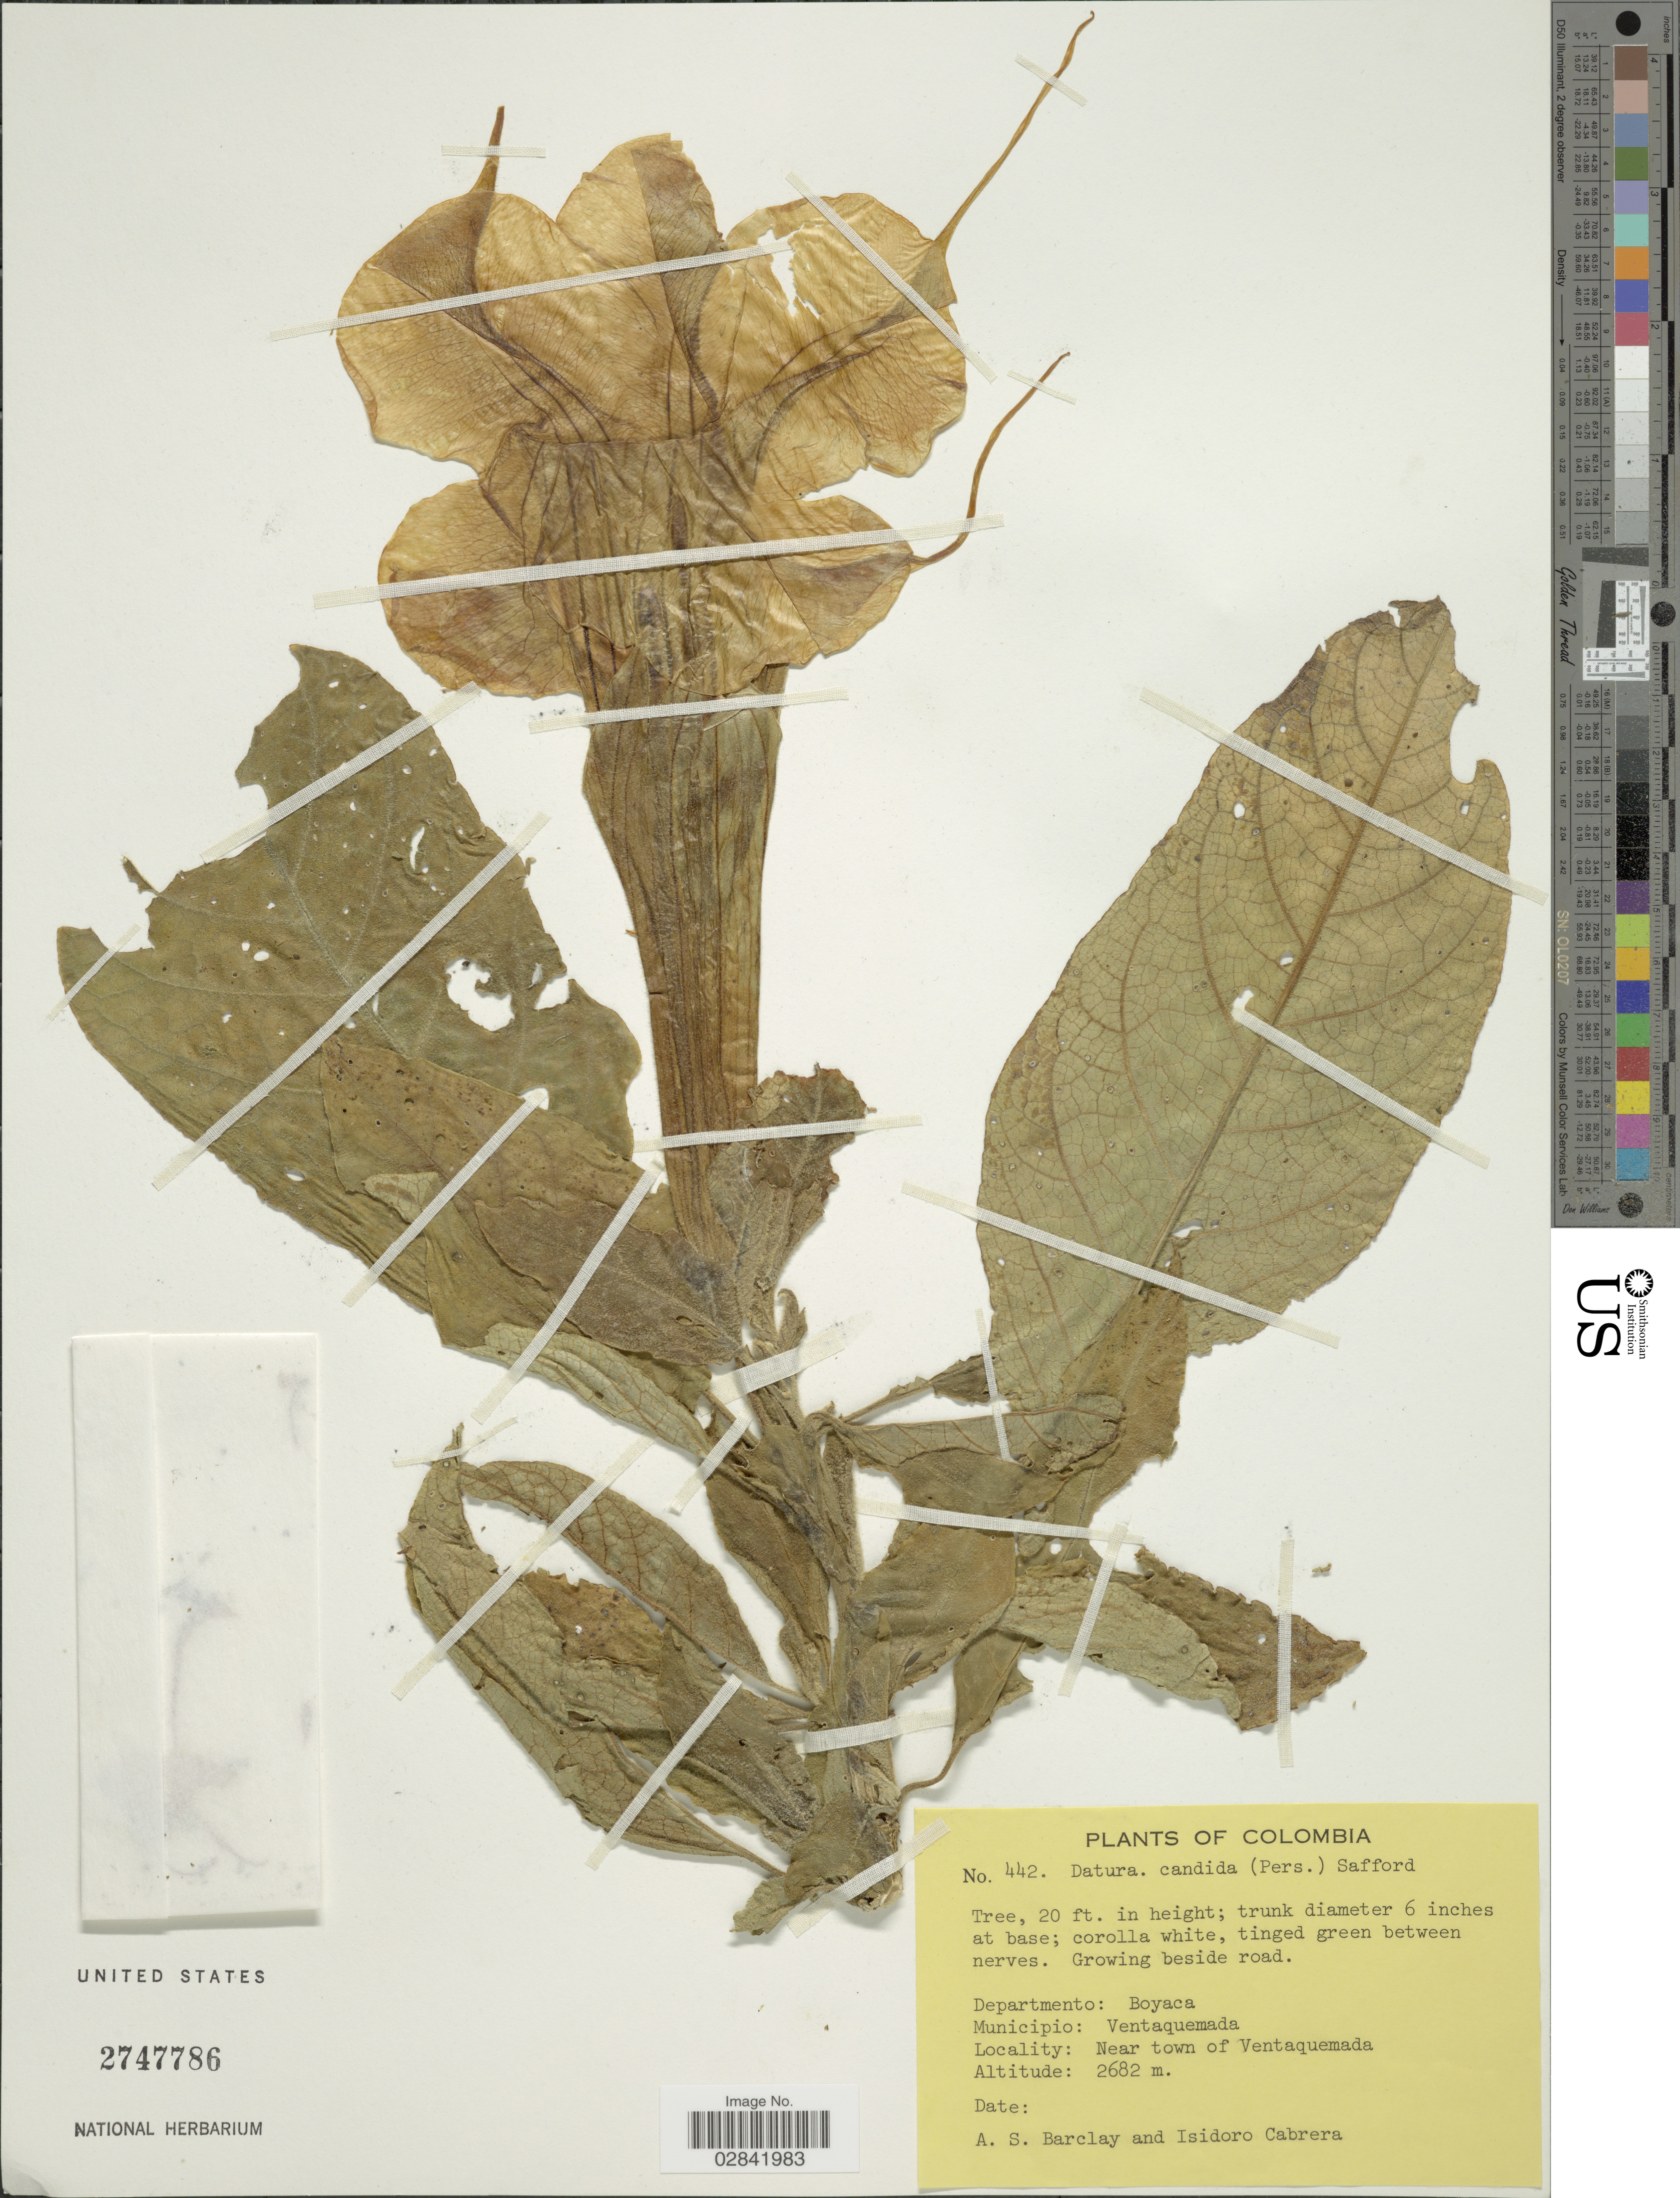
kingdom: Plantae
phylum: Tracheophyta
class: Magnoliopsida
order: Solanales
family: Solanaceae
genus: Brugmansia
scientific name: Brugmansia x candida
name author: Pers.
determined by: (US) Smithsonian Institution - National Museum of Natural History - Department of Botany (UNITED STATES)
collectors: A. S. Barclay & I. Cabrera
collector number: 442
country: Colombia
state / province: Boyacá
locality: Departmento: Boyaca, Municipio: Ventaquemada. Near town of Ventaquemada.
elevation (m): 2682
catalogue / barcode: US 2747786